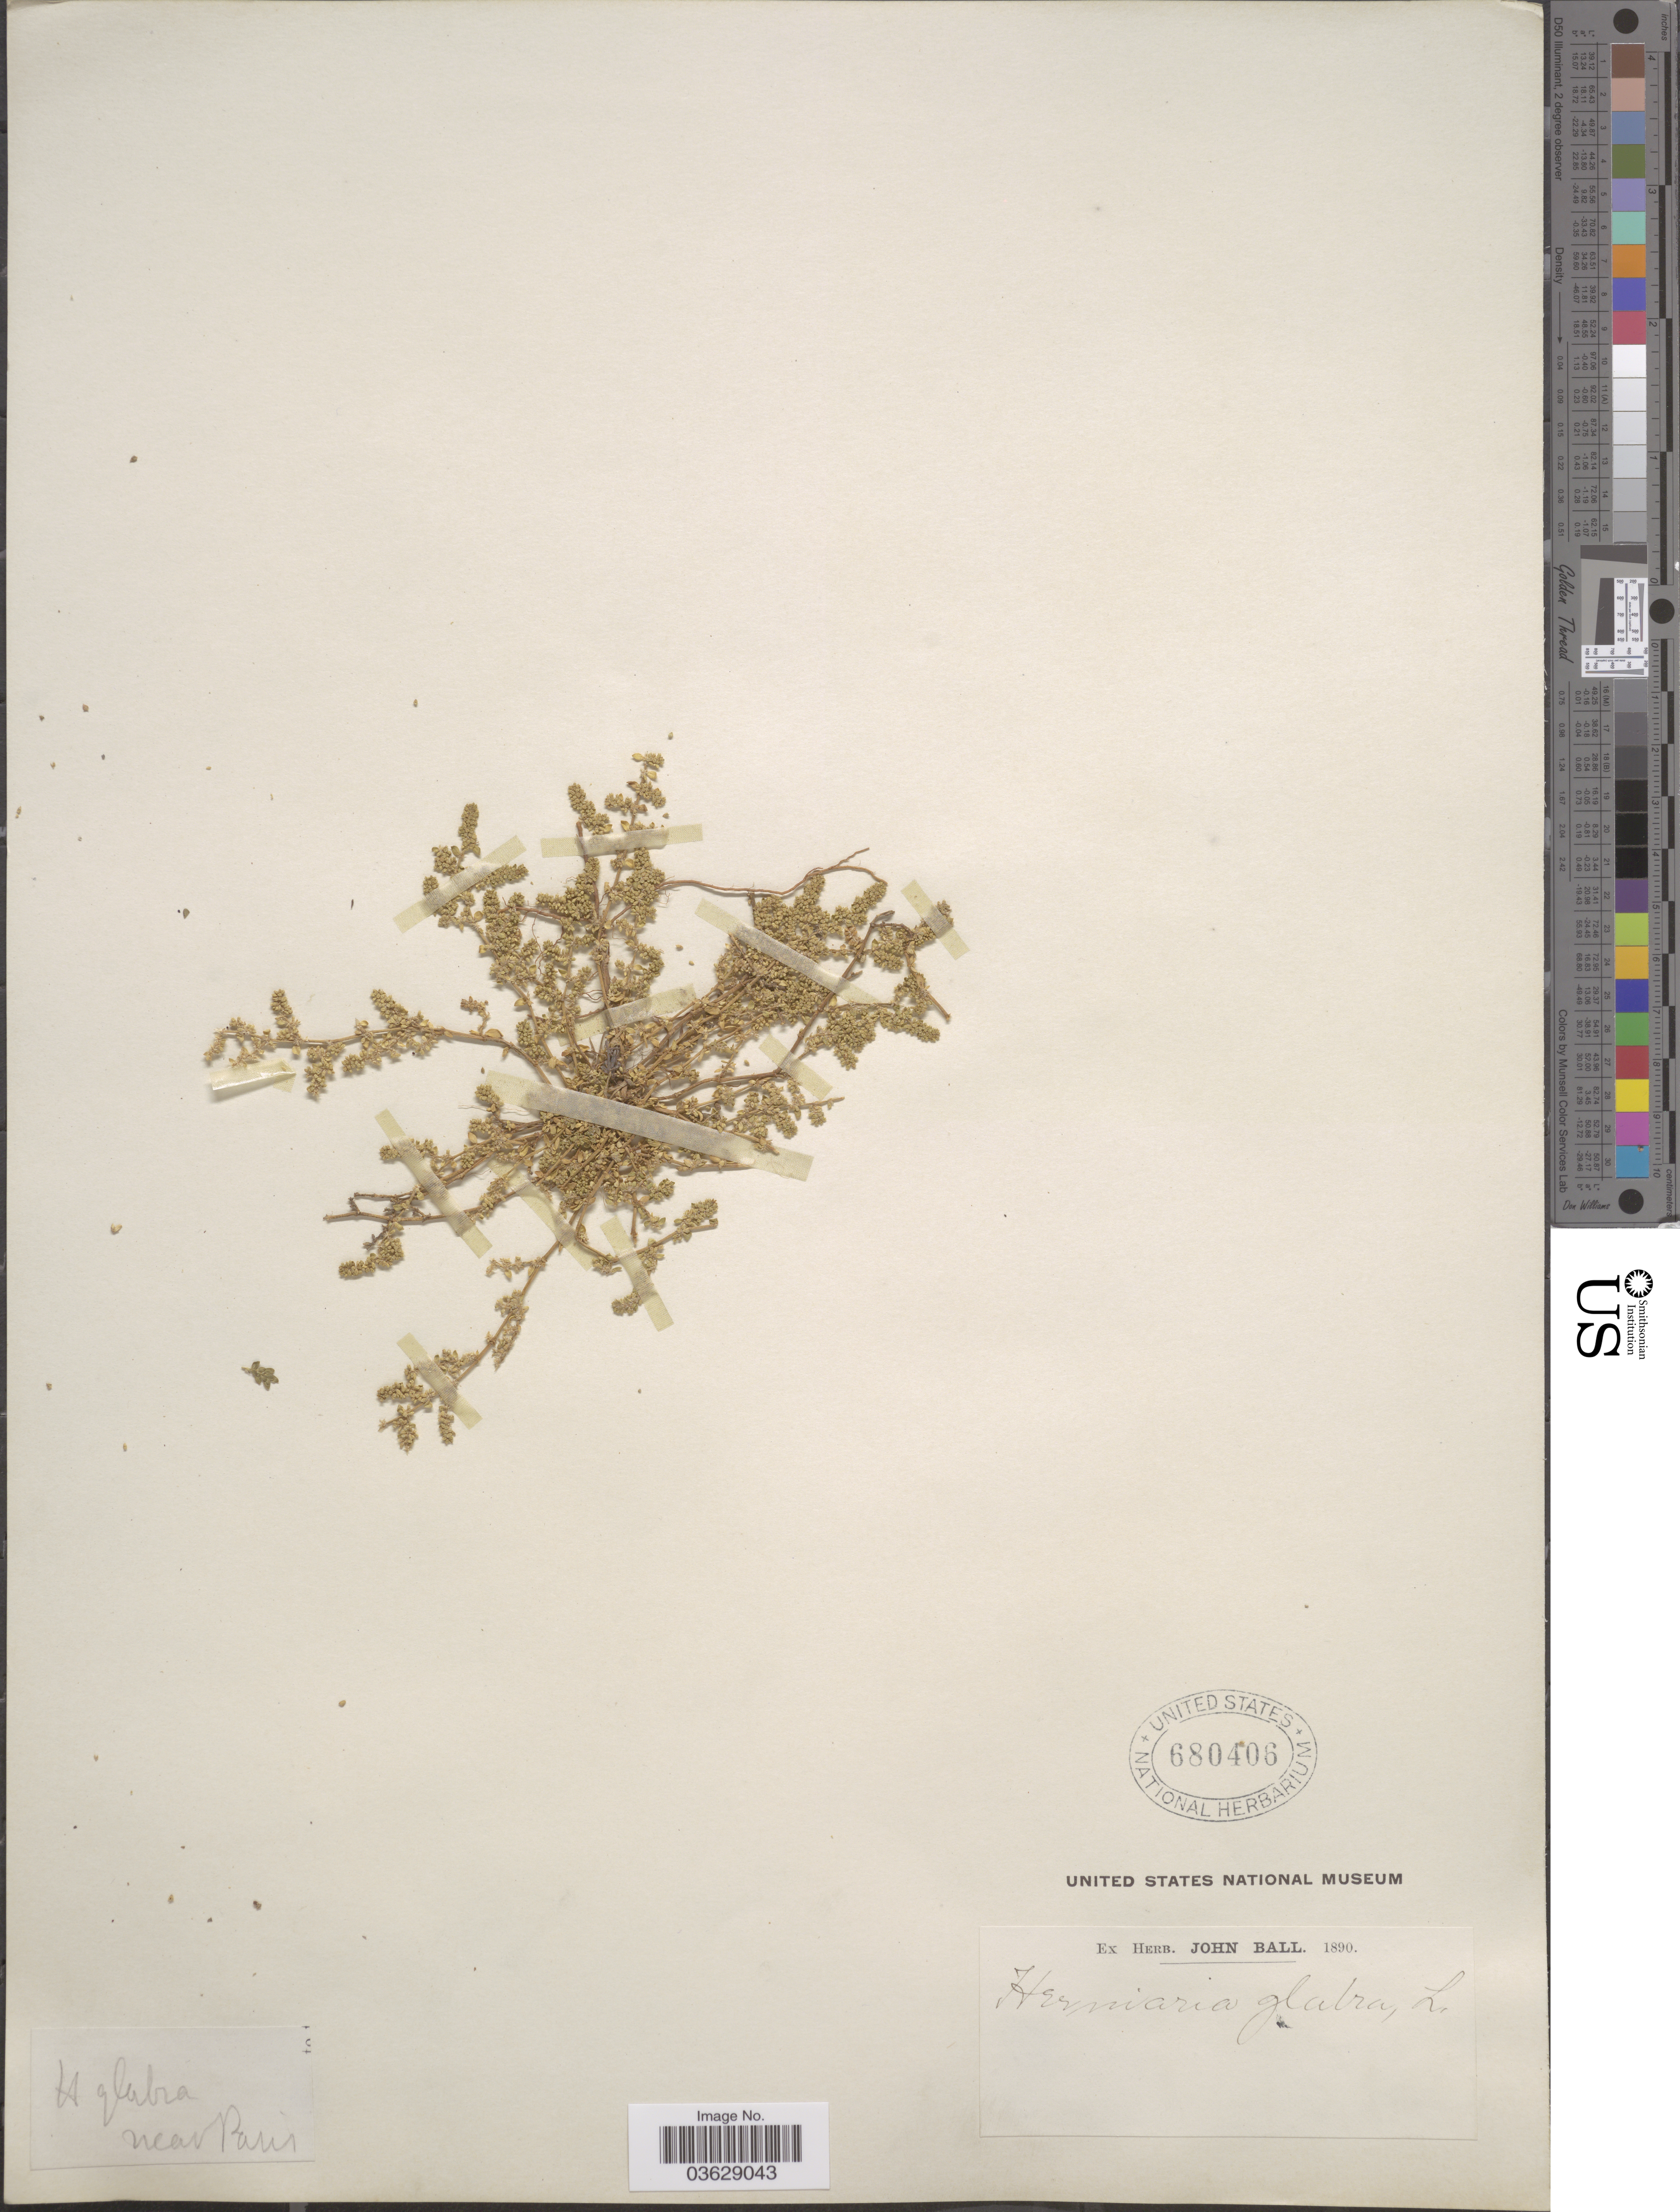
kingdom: Plantae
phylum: Tracheophyta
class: Magnoliopsida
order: Caryophyllales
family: Caryophyllaceae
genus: Herniaria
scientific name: Herniaria glabra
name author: L.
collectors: ex herb. John Ball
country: France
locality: Near Paris.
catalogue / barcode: US 680406